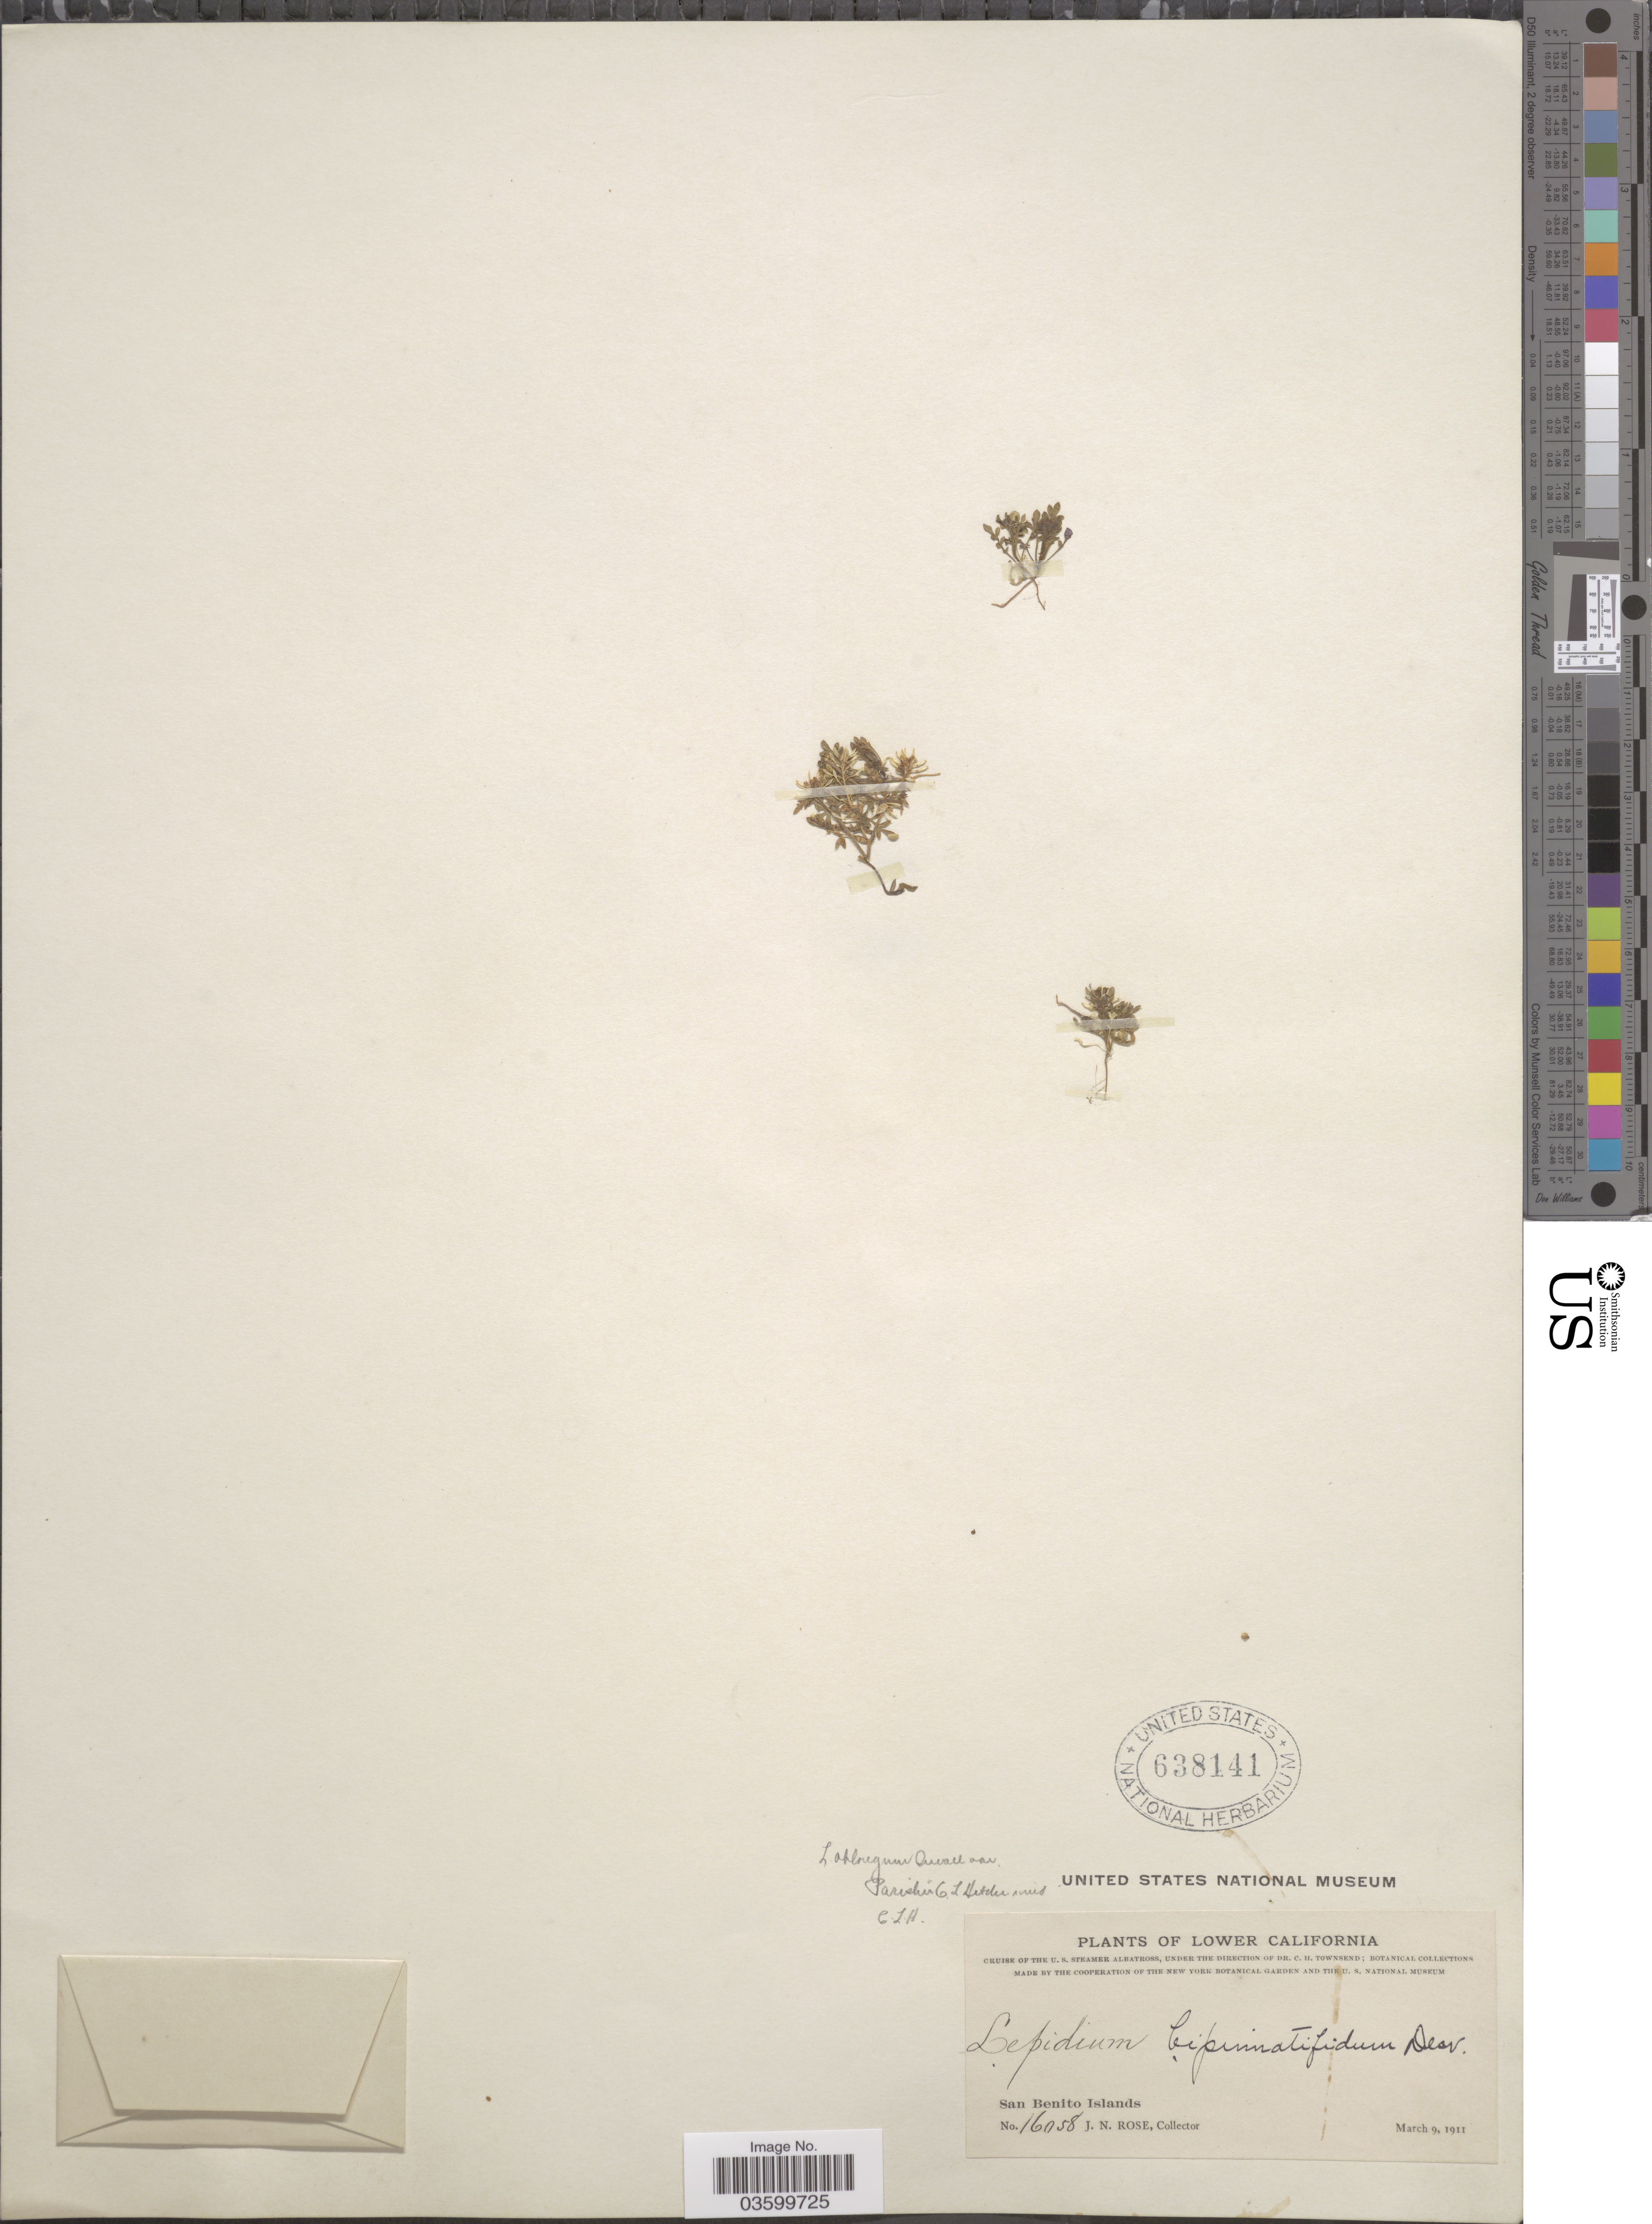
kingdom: Plantae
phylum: Tracheophyta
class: Magnoliopsida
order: Brassicales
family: Brassicaceae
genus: Lepidium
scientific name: Lepidium oblongum var. insulare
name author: C.L. Hitchc.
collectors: J. N. Rose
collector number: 16058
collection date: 1911-03-09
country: Mexico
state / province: Baja California Norte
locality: Lower California. San Benito Islands.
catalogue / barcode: US 638141